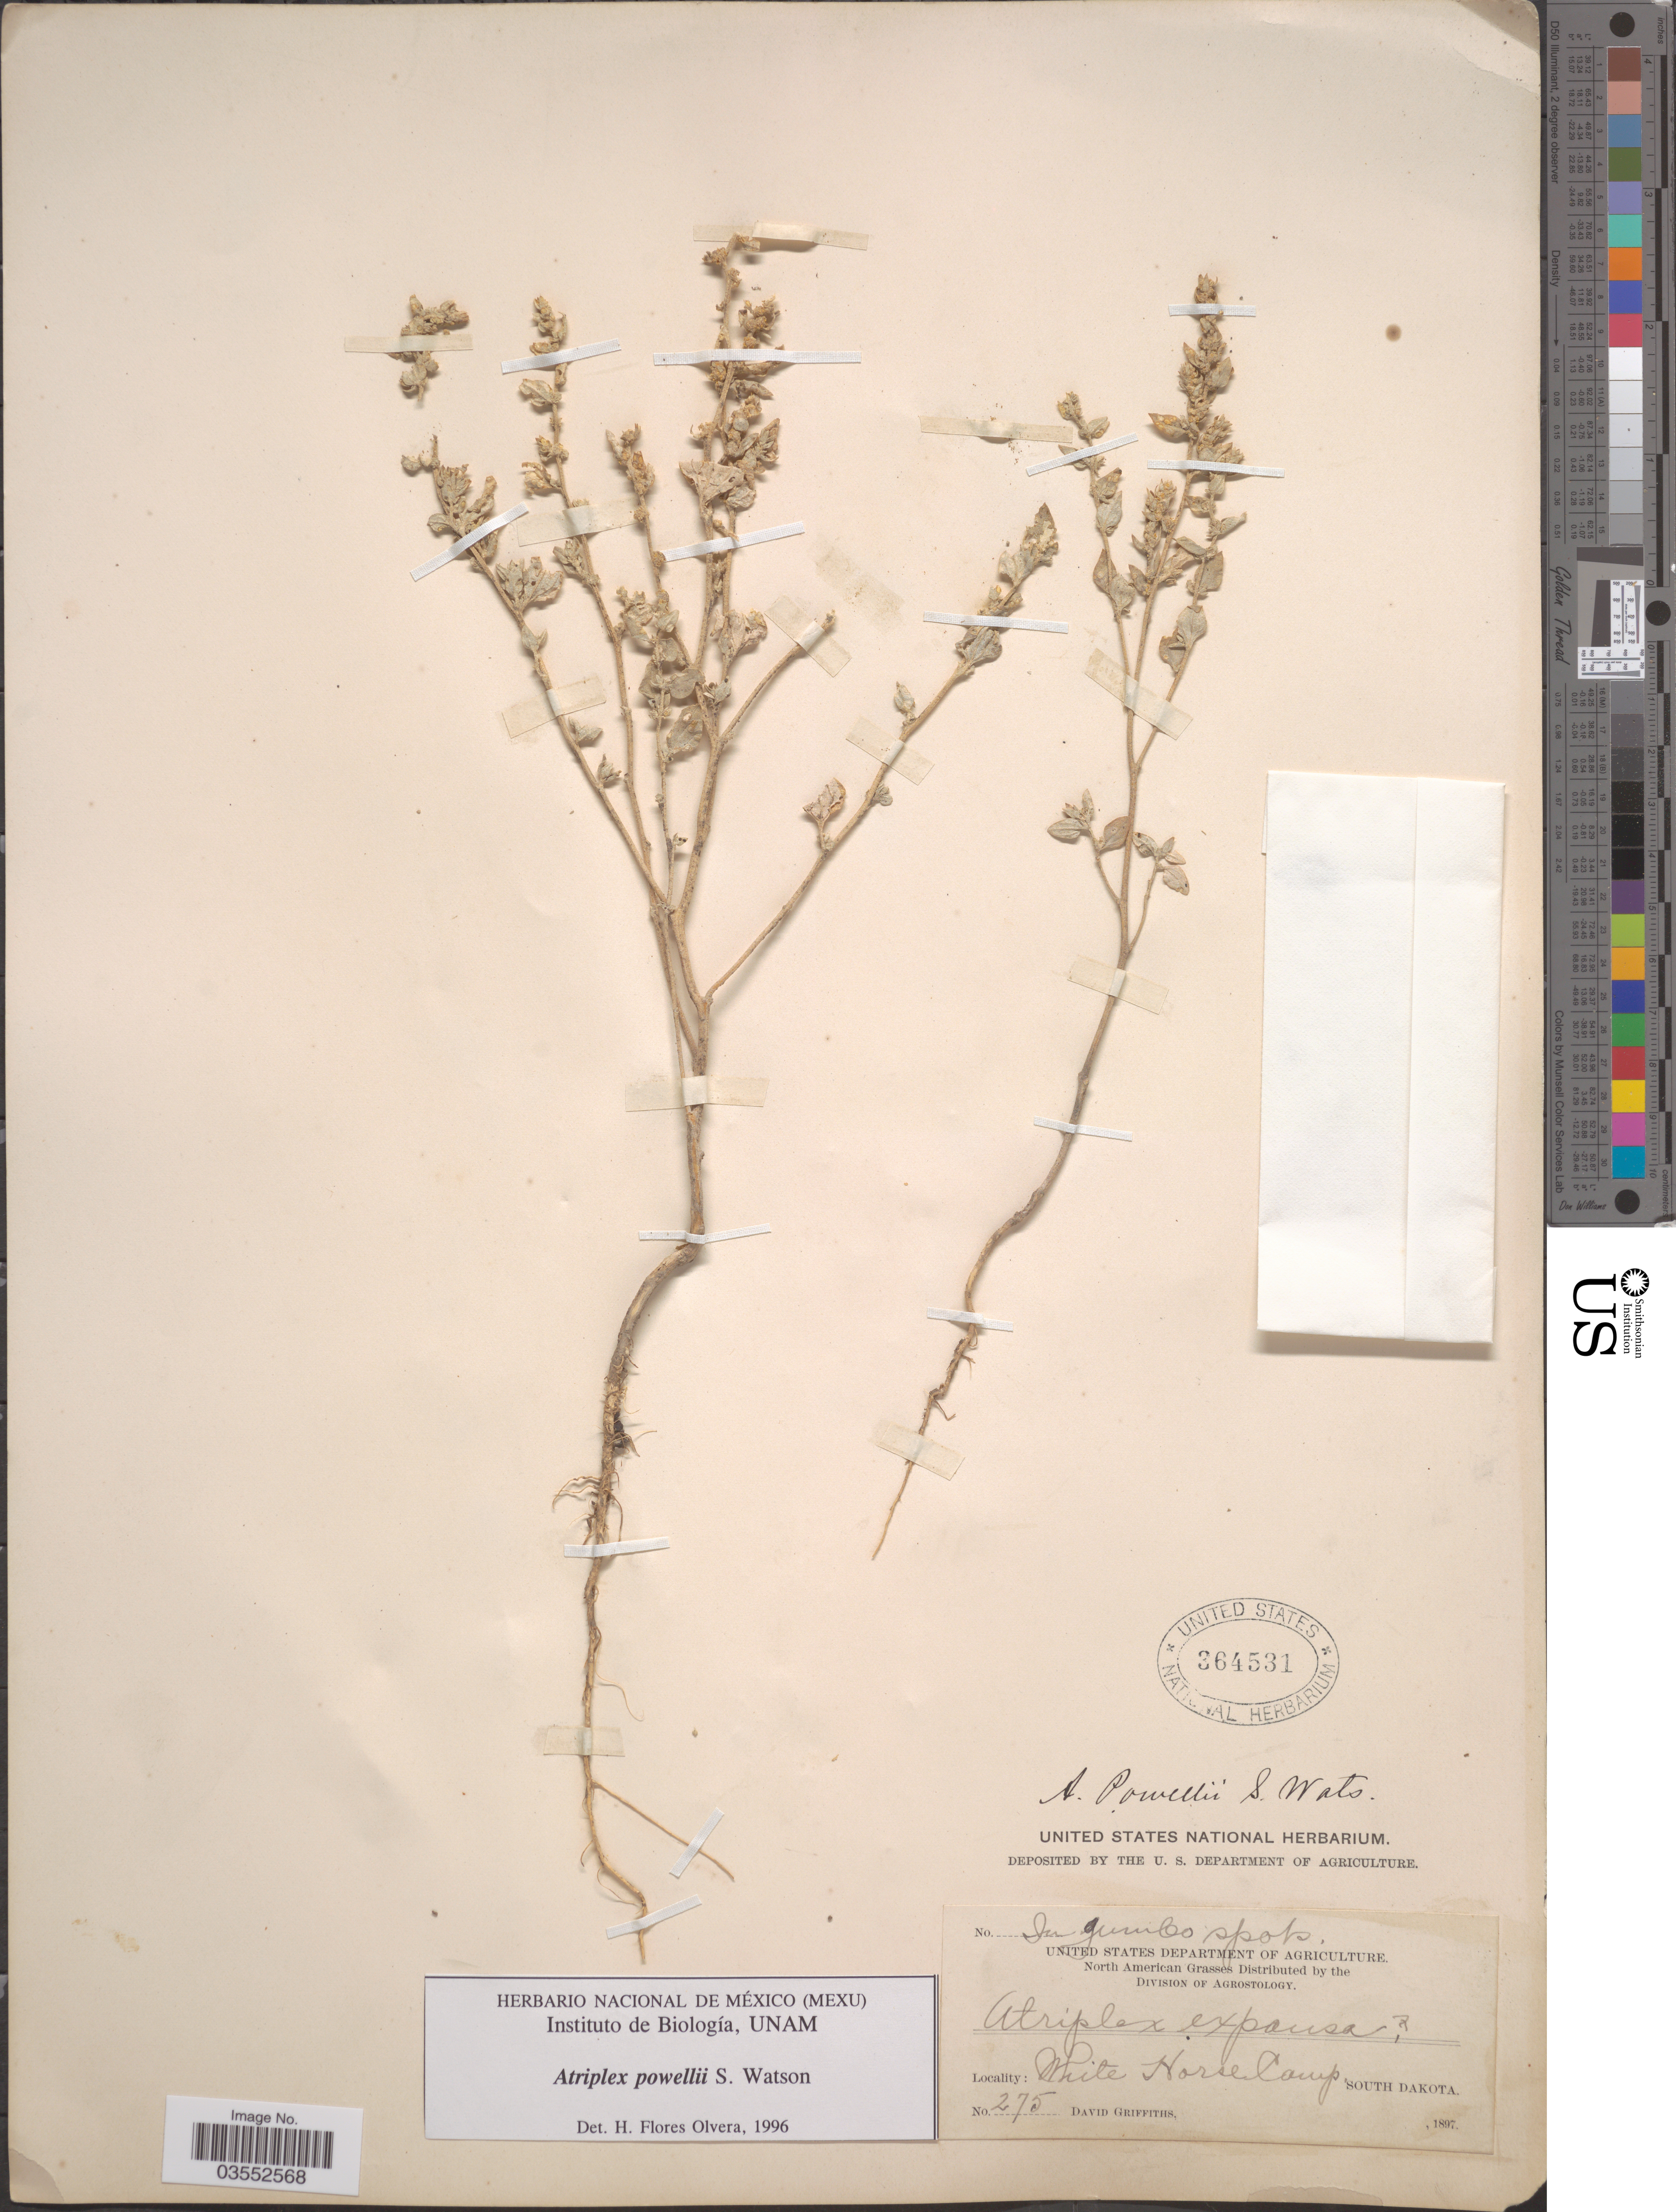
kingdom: Plantae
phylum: Tracheophyta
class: Magnoliopsida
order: Caryophyllales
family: Amaranthaceae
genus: Atriplex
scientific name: Atriplex powellii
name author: S. Watson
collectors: D. Griffiths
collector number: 275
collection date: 1897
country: United States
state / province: South Dakota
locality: White Horse Camp.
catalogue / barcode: US 364531